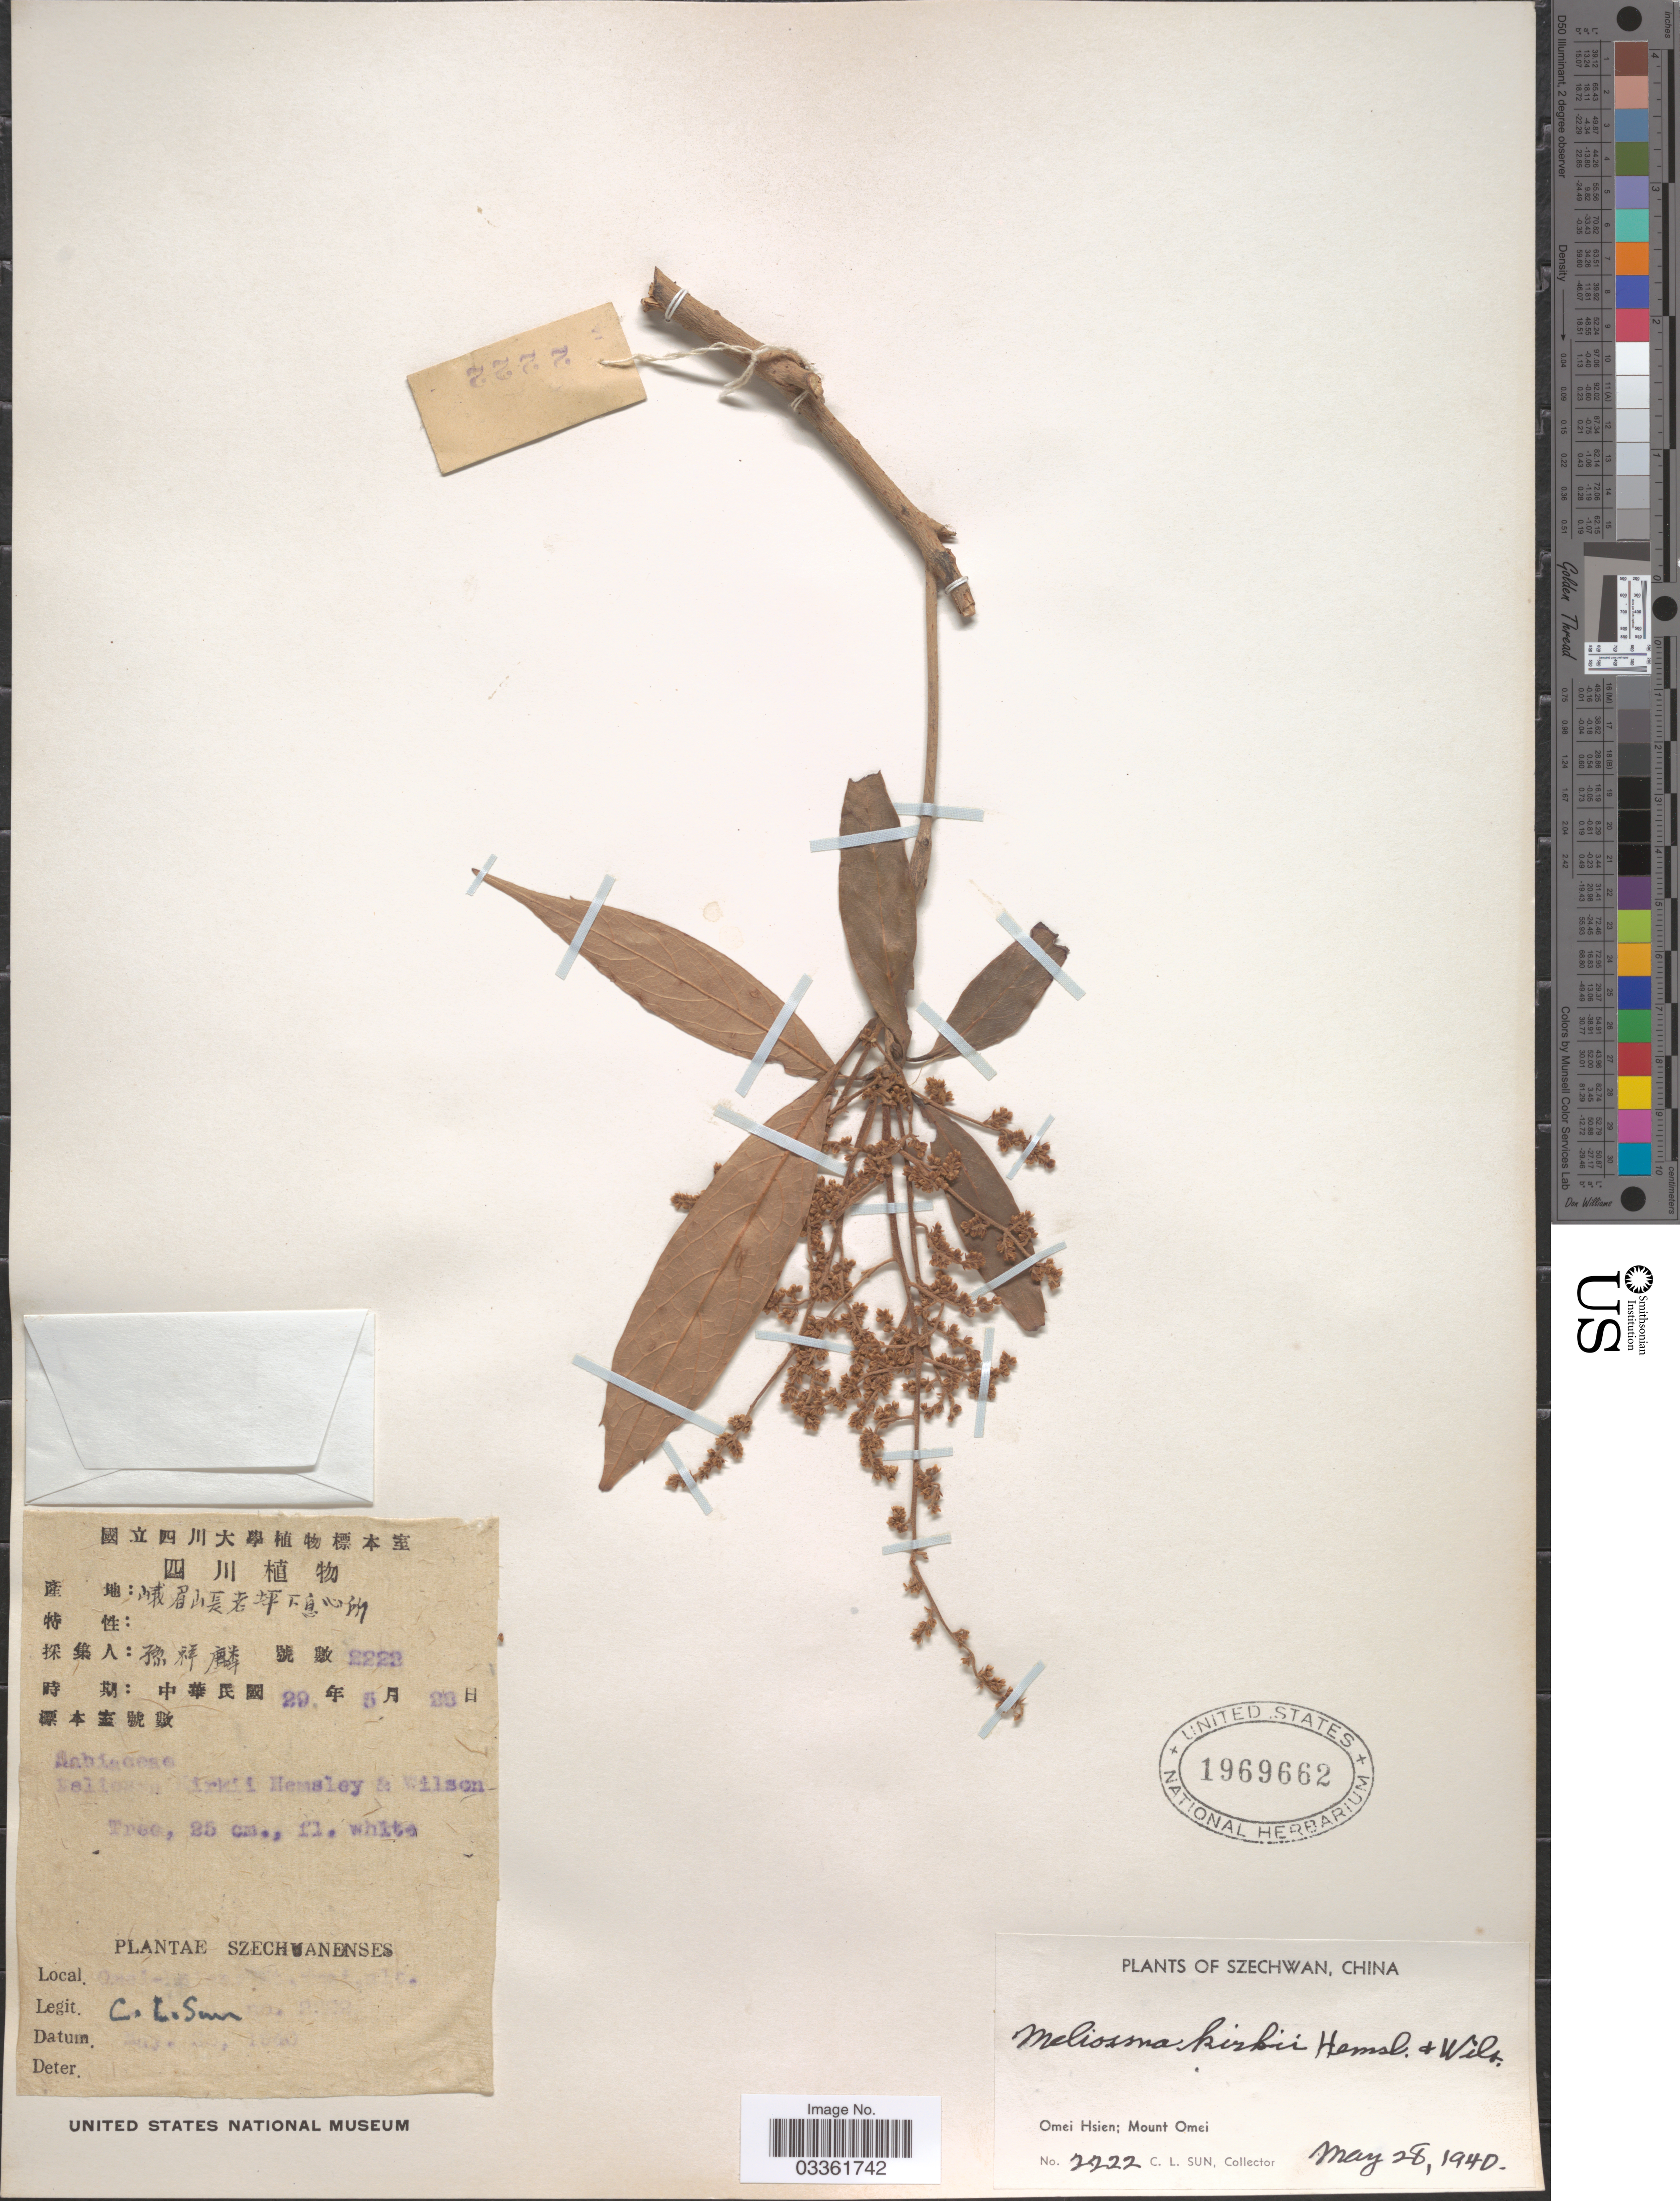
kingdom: Plantae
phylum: Tracheophyta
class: Magnoliopsida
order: Proteales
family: Sabiaceae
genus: Meliosma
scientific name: Meliosma kirkii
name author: Hemsl. & E.H. Wilson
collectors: S. L. Sun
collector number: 2222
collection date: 1940-05-28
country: China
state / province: Sichuan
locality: Szechwan. Omei Hsien; Mount Omei.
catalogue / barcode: US 1969662